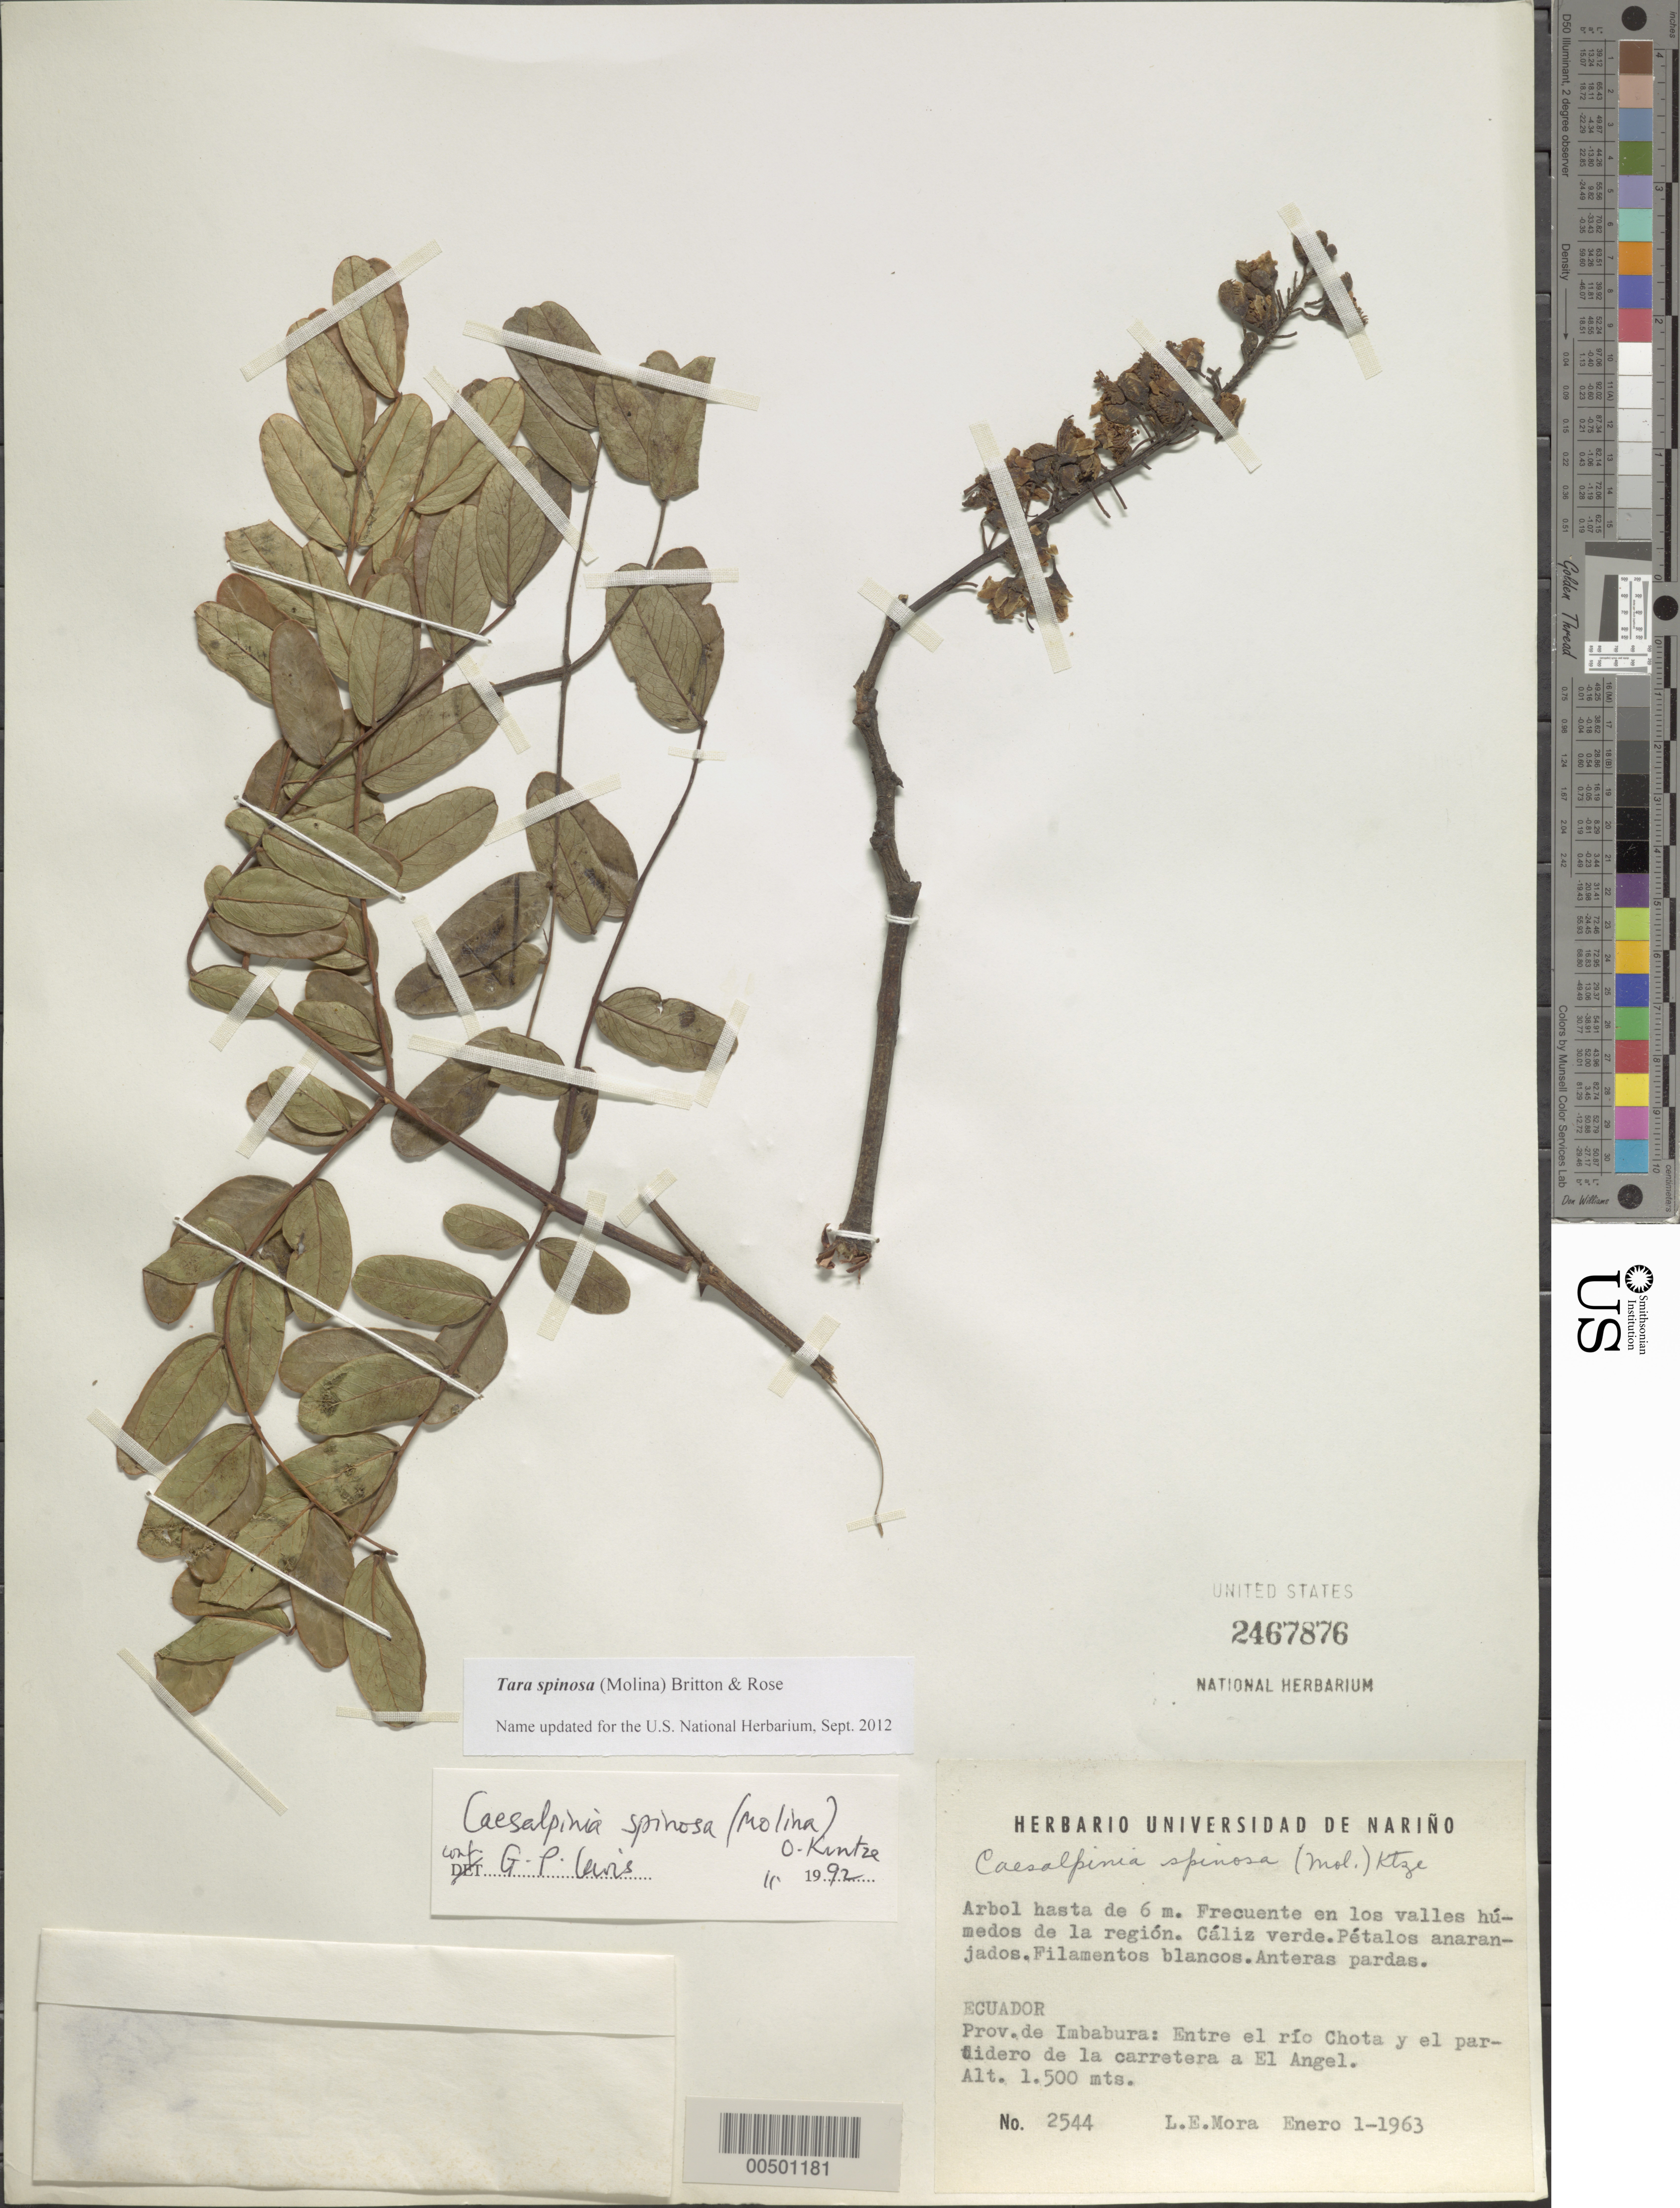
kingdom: Plantae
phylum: Tracheophyta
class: Magnoliopsida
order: Fabales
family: Fabaceae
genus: Tara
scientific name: Tara spinosa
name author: (Molina) Britton & Rose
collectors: L. E. Mora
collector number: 2544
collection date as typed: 01 Jan 1963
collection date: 1963-01-01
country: Ecuador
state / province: Imbabura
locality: Entre el Rio Chota y el Pardidero de la Carretera E of el Angel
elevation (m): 1500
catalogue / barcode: US 2467876